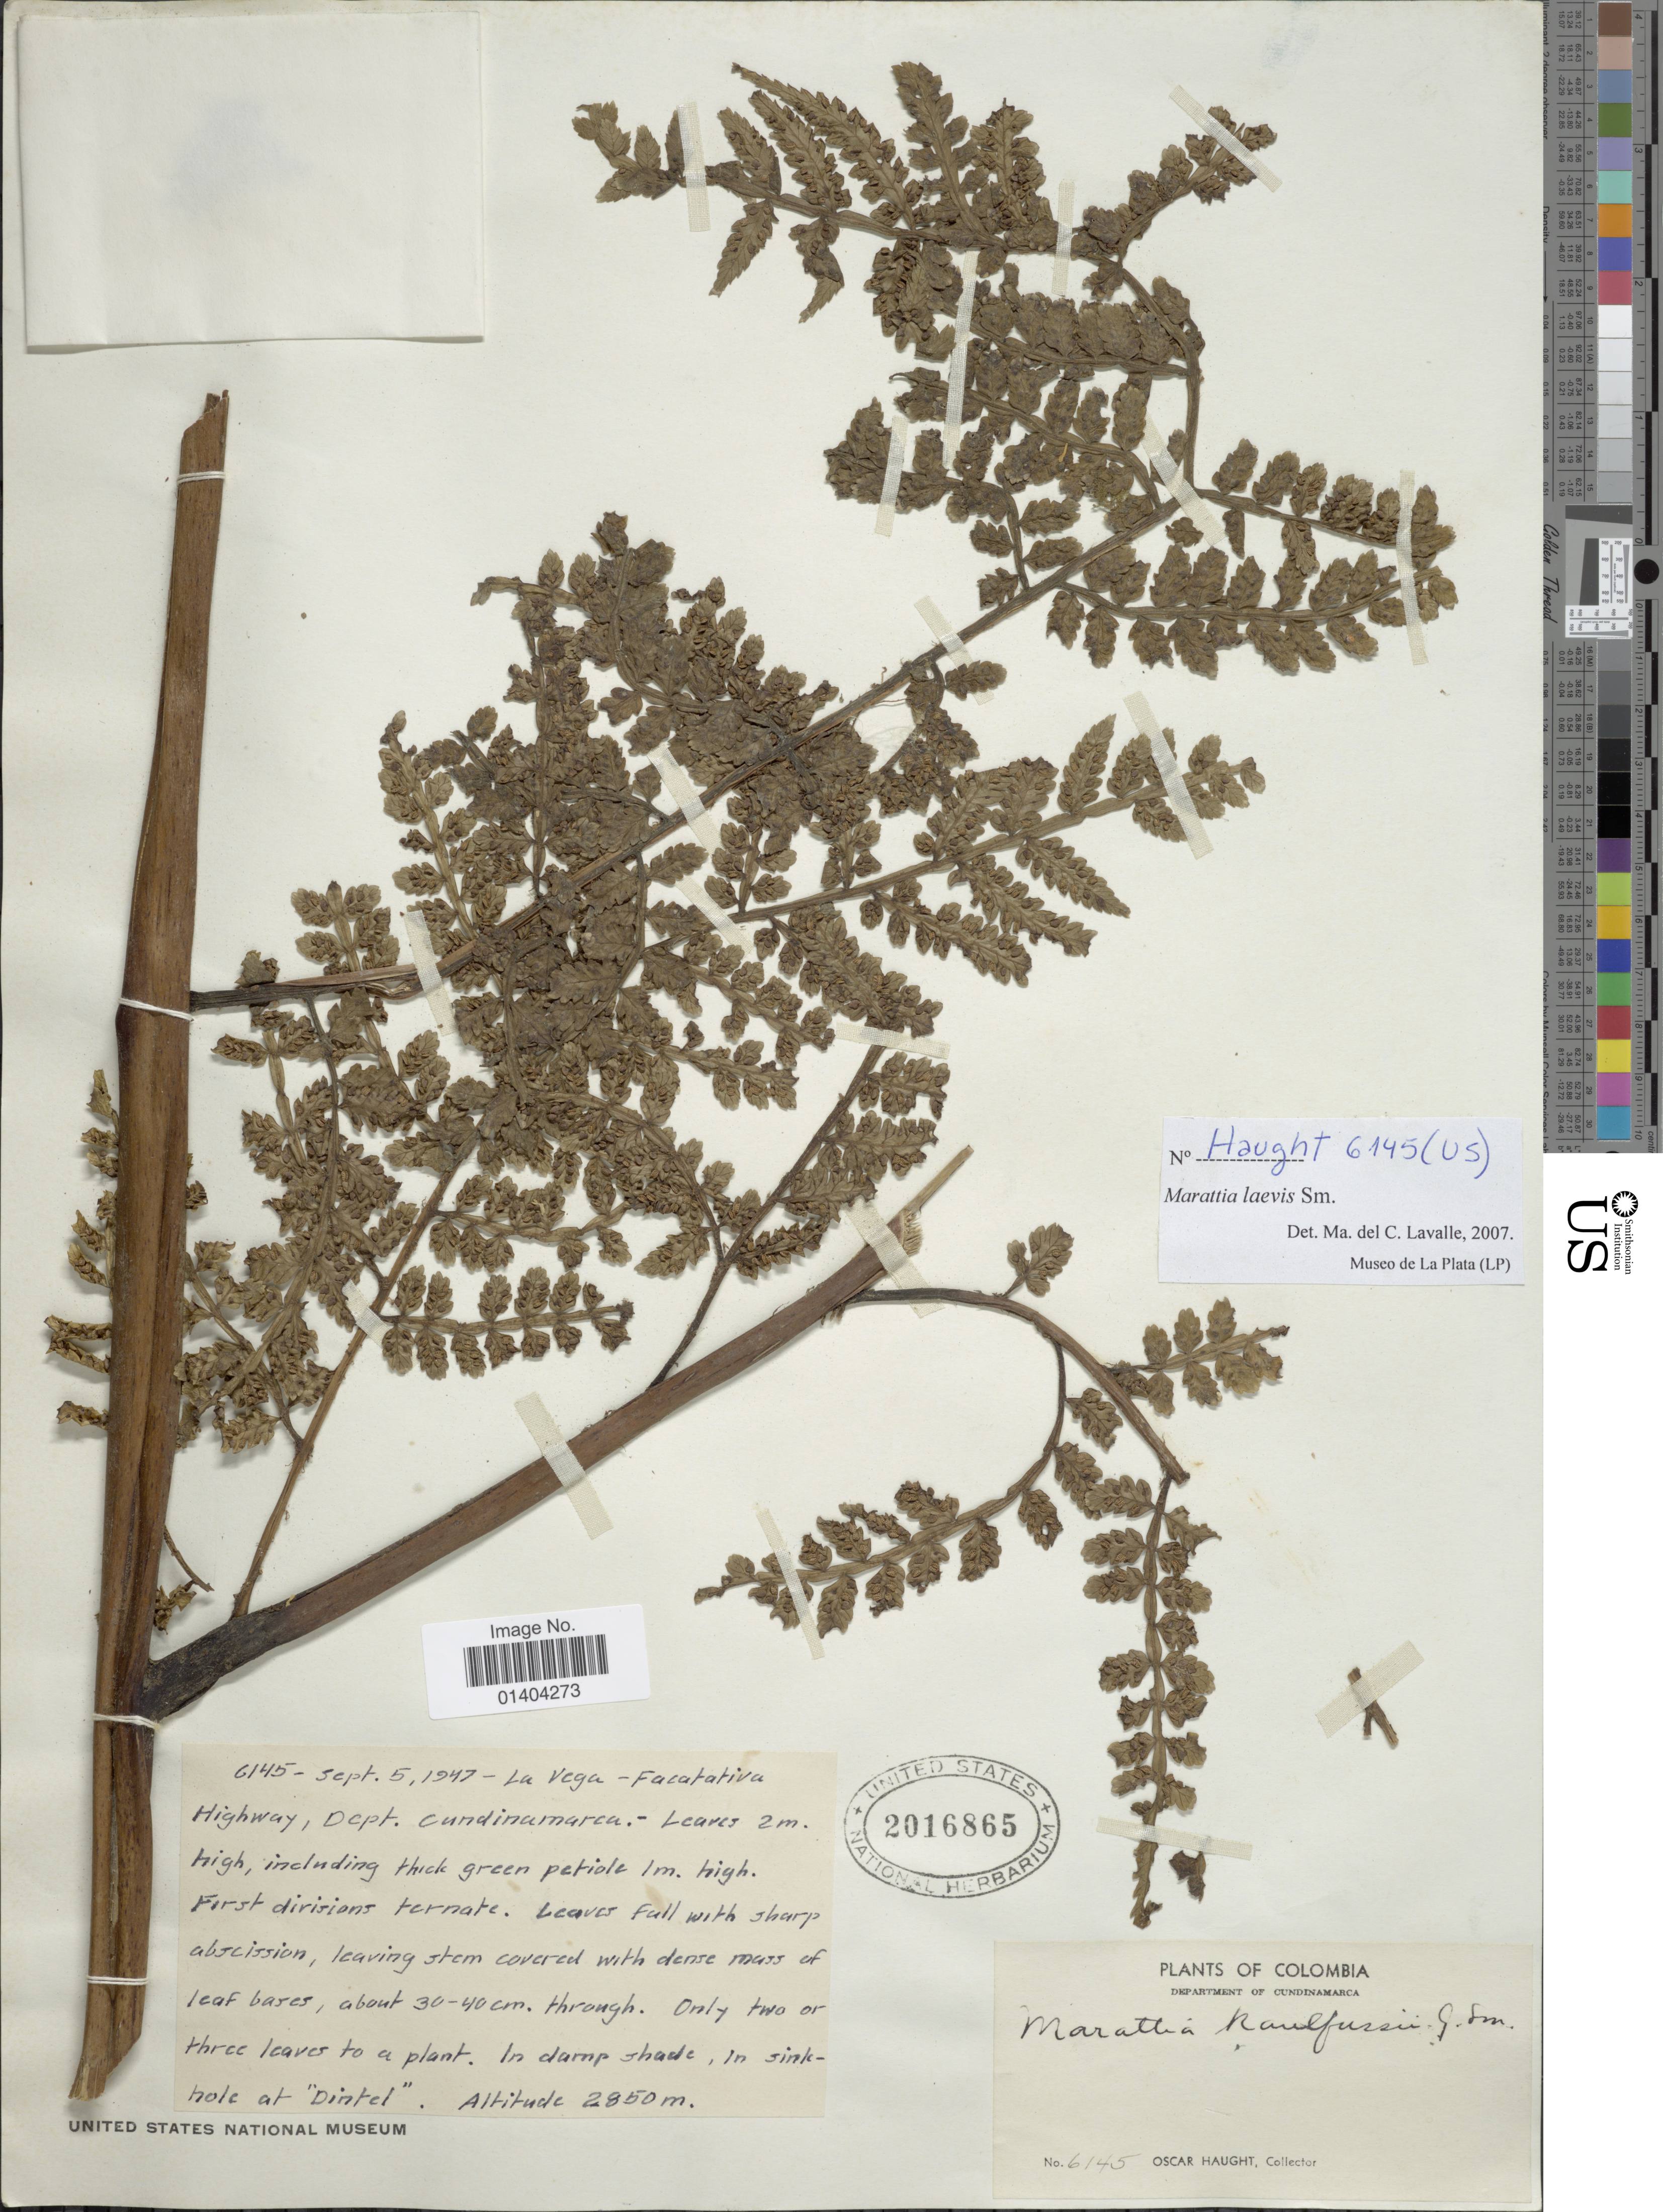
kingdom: Plantae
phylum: Tracheophyta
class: Polypodiopsida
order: Marattiales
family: Marattiaceae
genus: Marattia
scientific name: Marattia laevis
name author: Sm.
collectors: O. L. Haught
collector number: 6145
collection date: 1947-09-05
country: Colombia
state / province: Cundinamarca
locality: La Vega Facatativa Highway dept. Cundimarca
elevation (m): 2850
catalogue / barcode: US 2016865